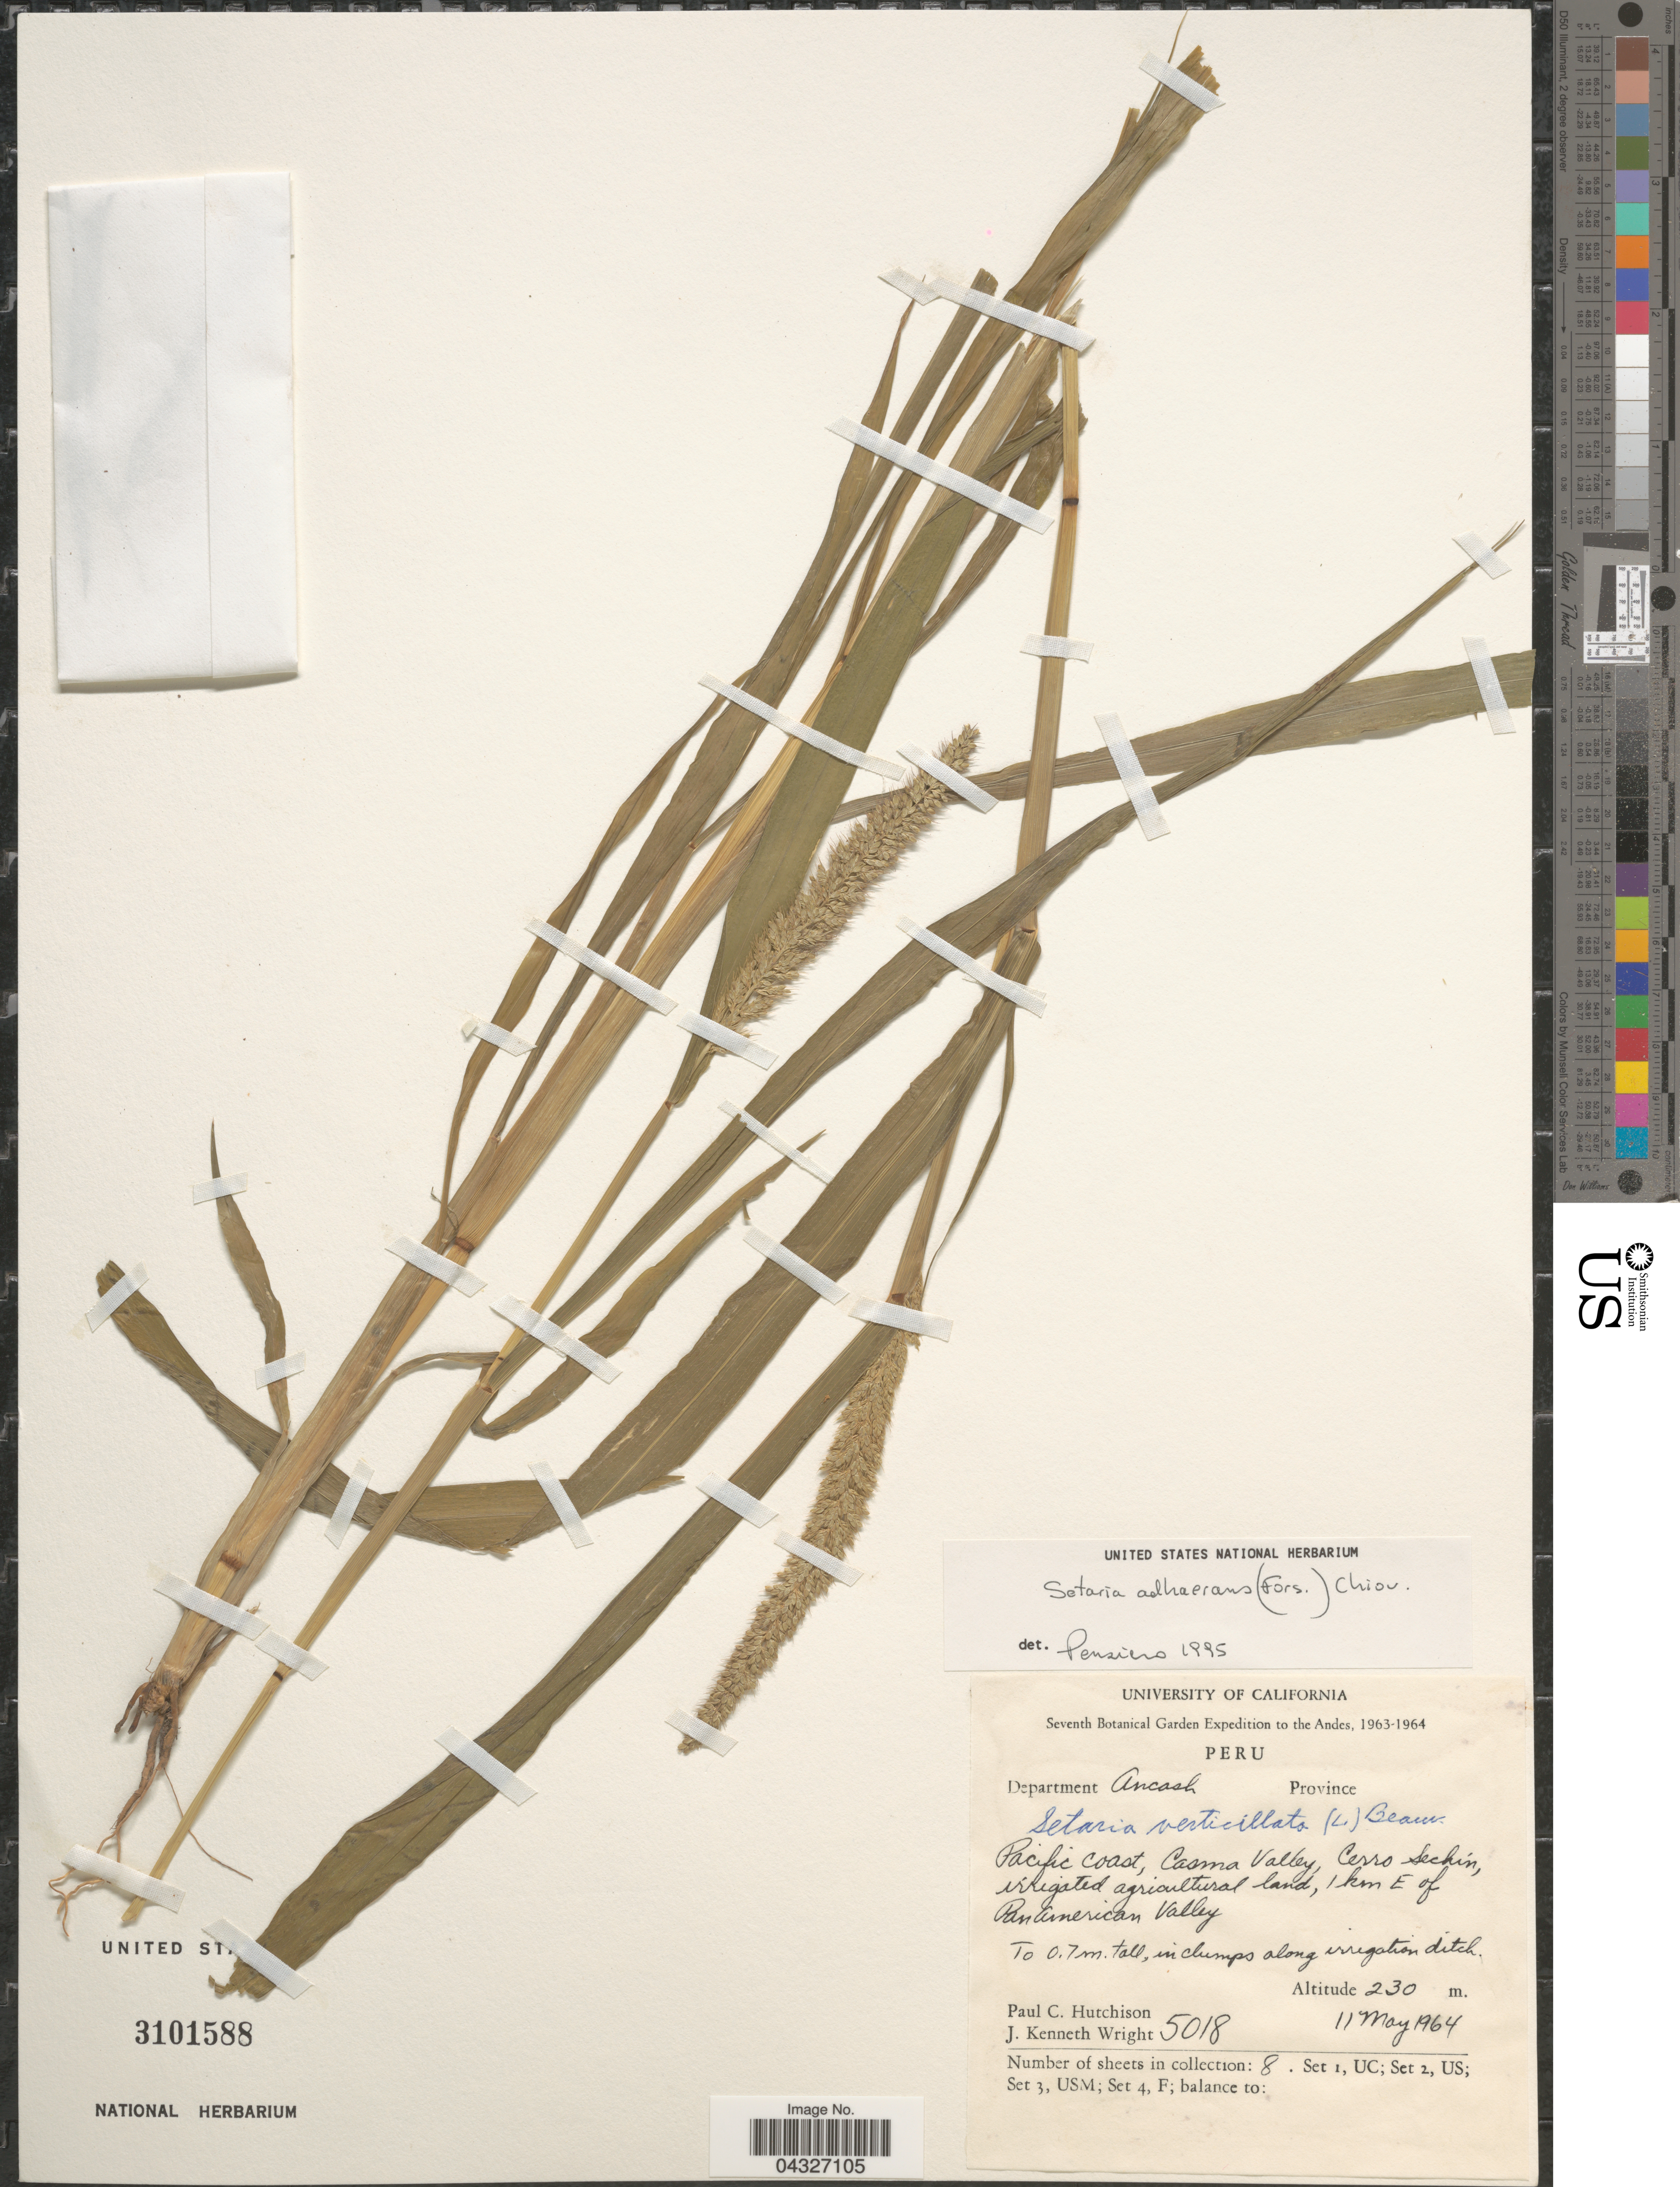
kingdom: Plantae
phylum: Tracheophyta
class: Liliopsida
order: Poales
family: Poaceae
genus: Setaria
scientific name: Setaria adhaerens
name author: (Forssk.) Chiov.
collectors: P. C. Hutchison & J. K. Wright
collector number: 5018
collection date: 1964-05-11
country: Peru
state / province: Ancash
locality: Seventh Botanical Garden Expedition to the Andes, 1963-1964. Department Ancash. Pacific coast, Casma Valley, Cerro Sechin, irrigated agricultural land, 1 km E. of Pan American Valley.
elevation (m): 230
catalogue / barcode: US 3101588